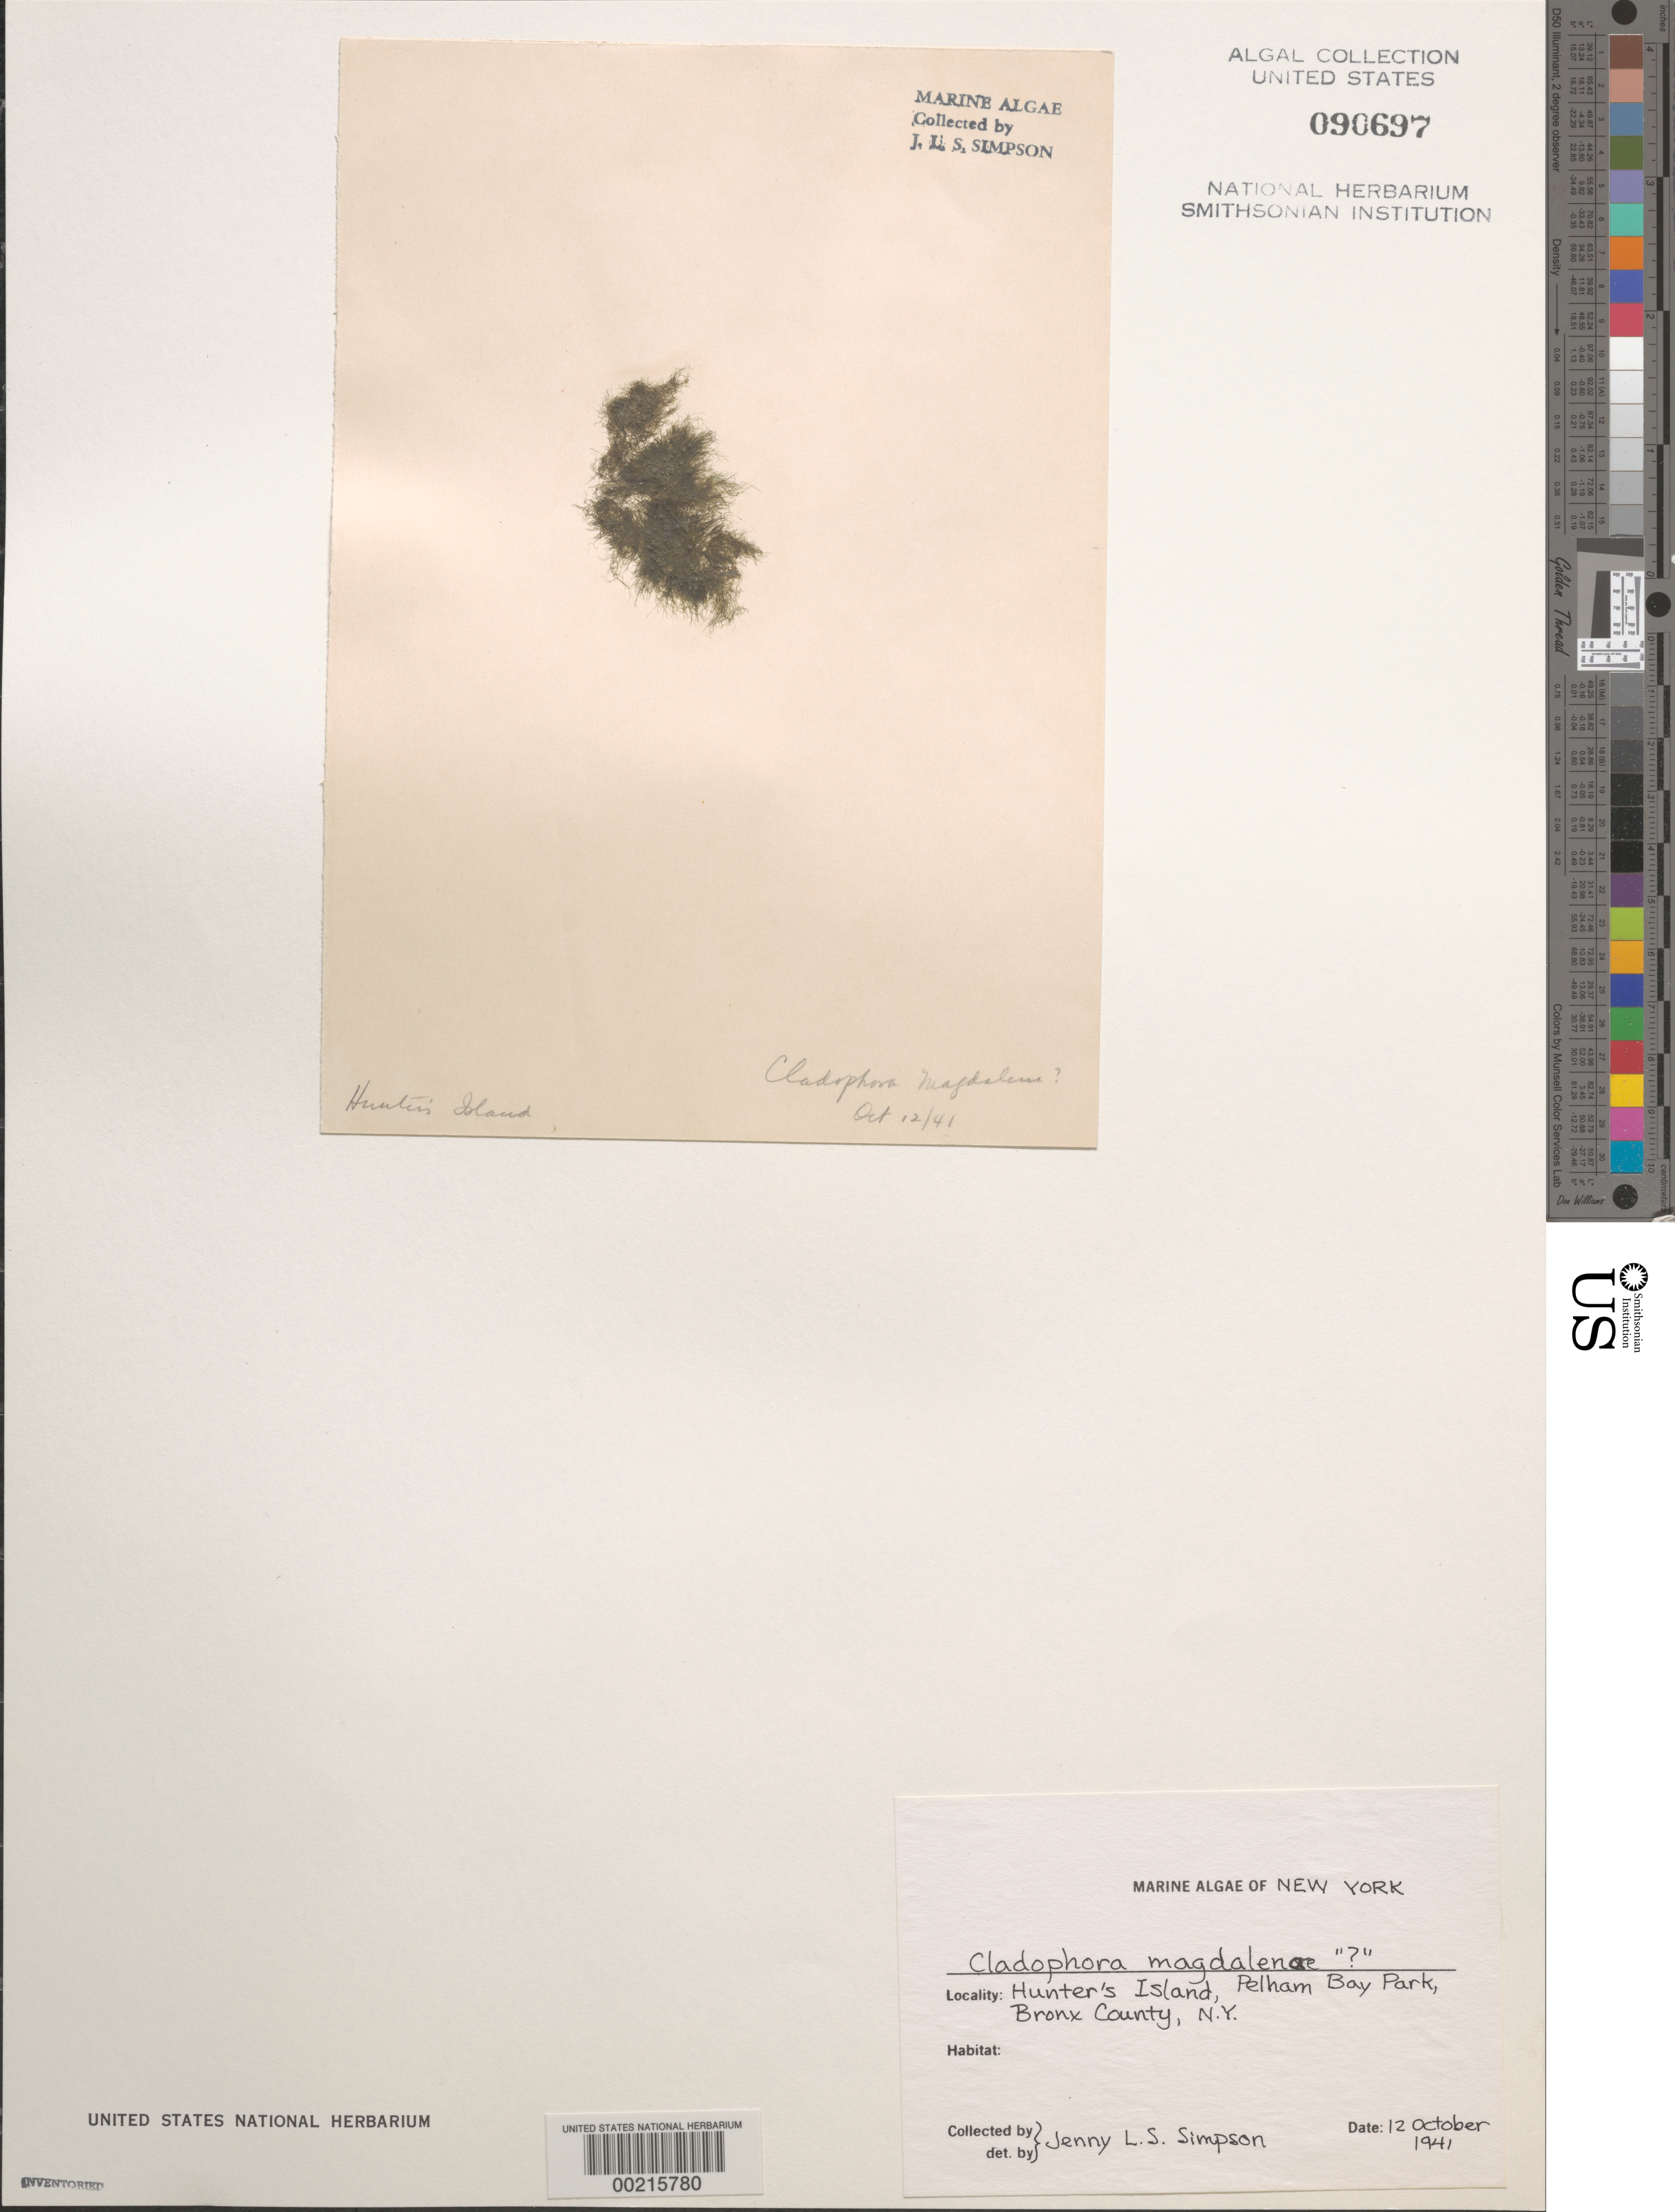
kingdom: Plantae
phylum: Chlorophyta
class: Ulvophyceae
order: Cladophorales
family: Cladophoraceae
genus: Cladophora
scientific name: Cladophora albida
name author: (Nees) Kütz.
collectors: J. Simpson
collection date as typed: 12 Oct 1941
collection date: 1941-10-12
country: United States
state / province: New York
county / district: Bronx County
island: Hunter's Island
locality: Pelham Bay Park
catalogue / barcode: US 90697